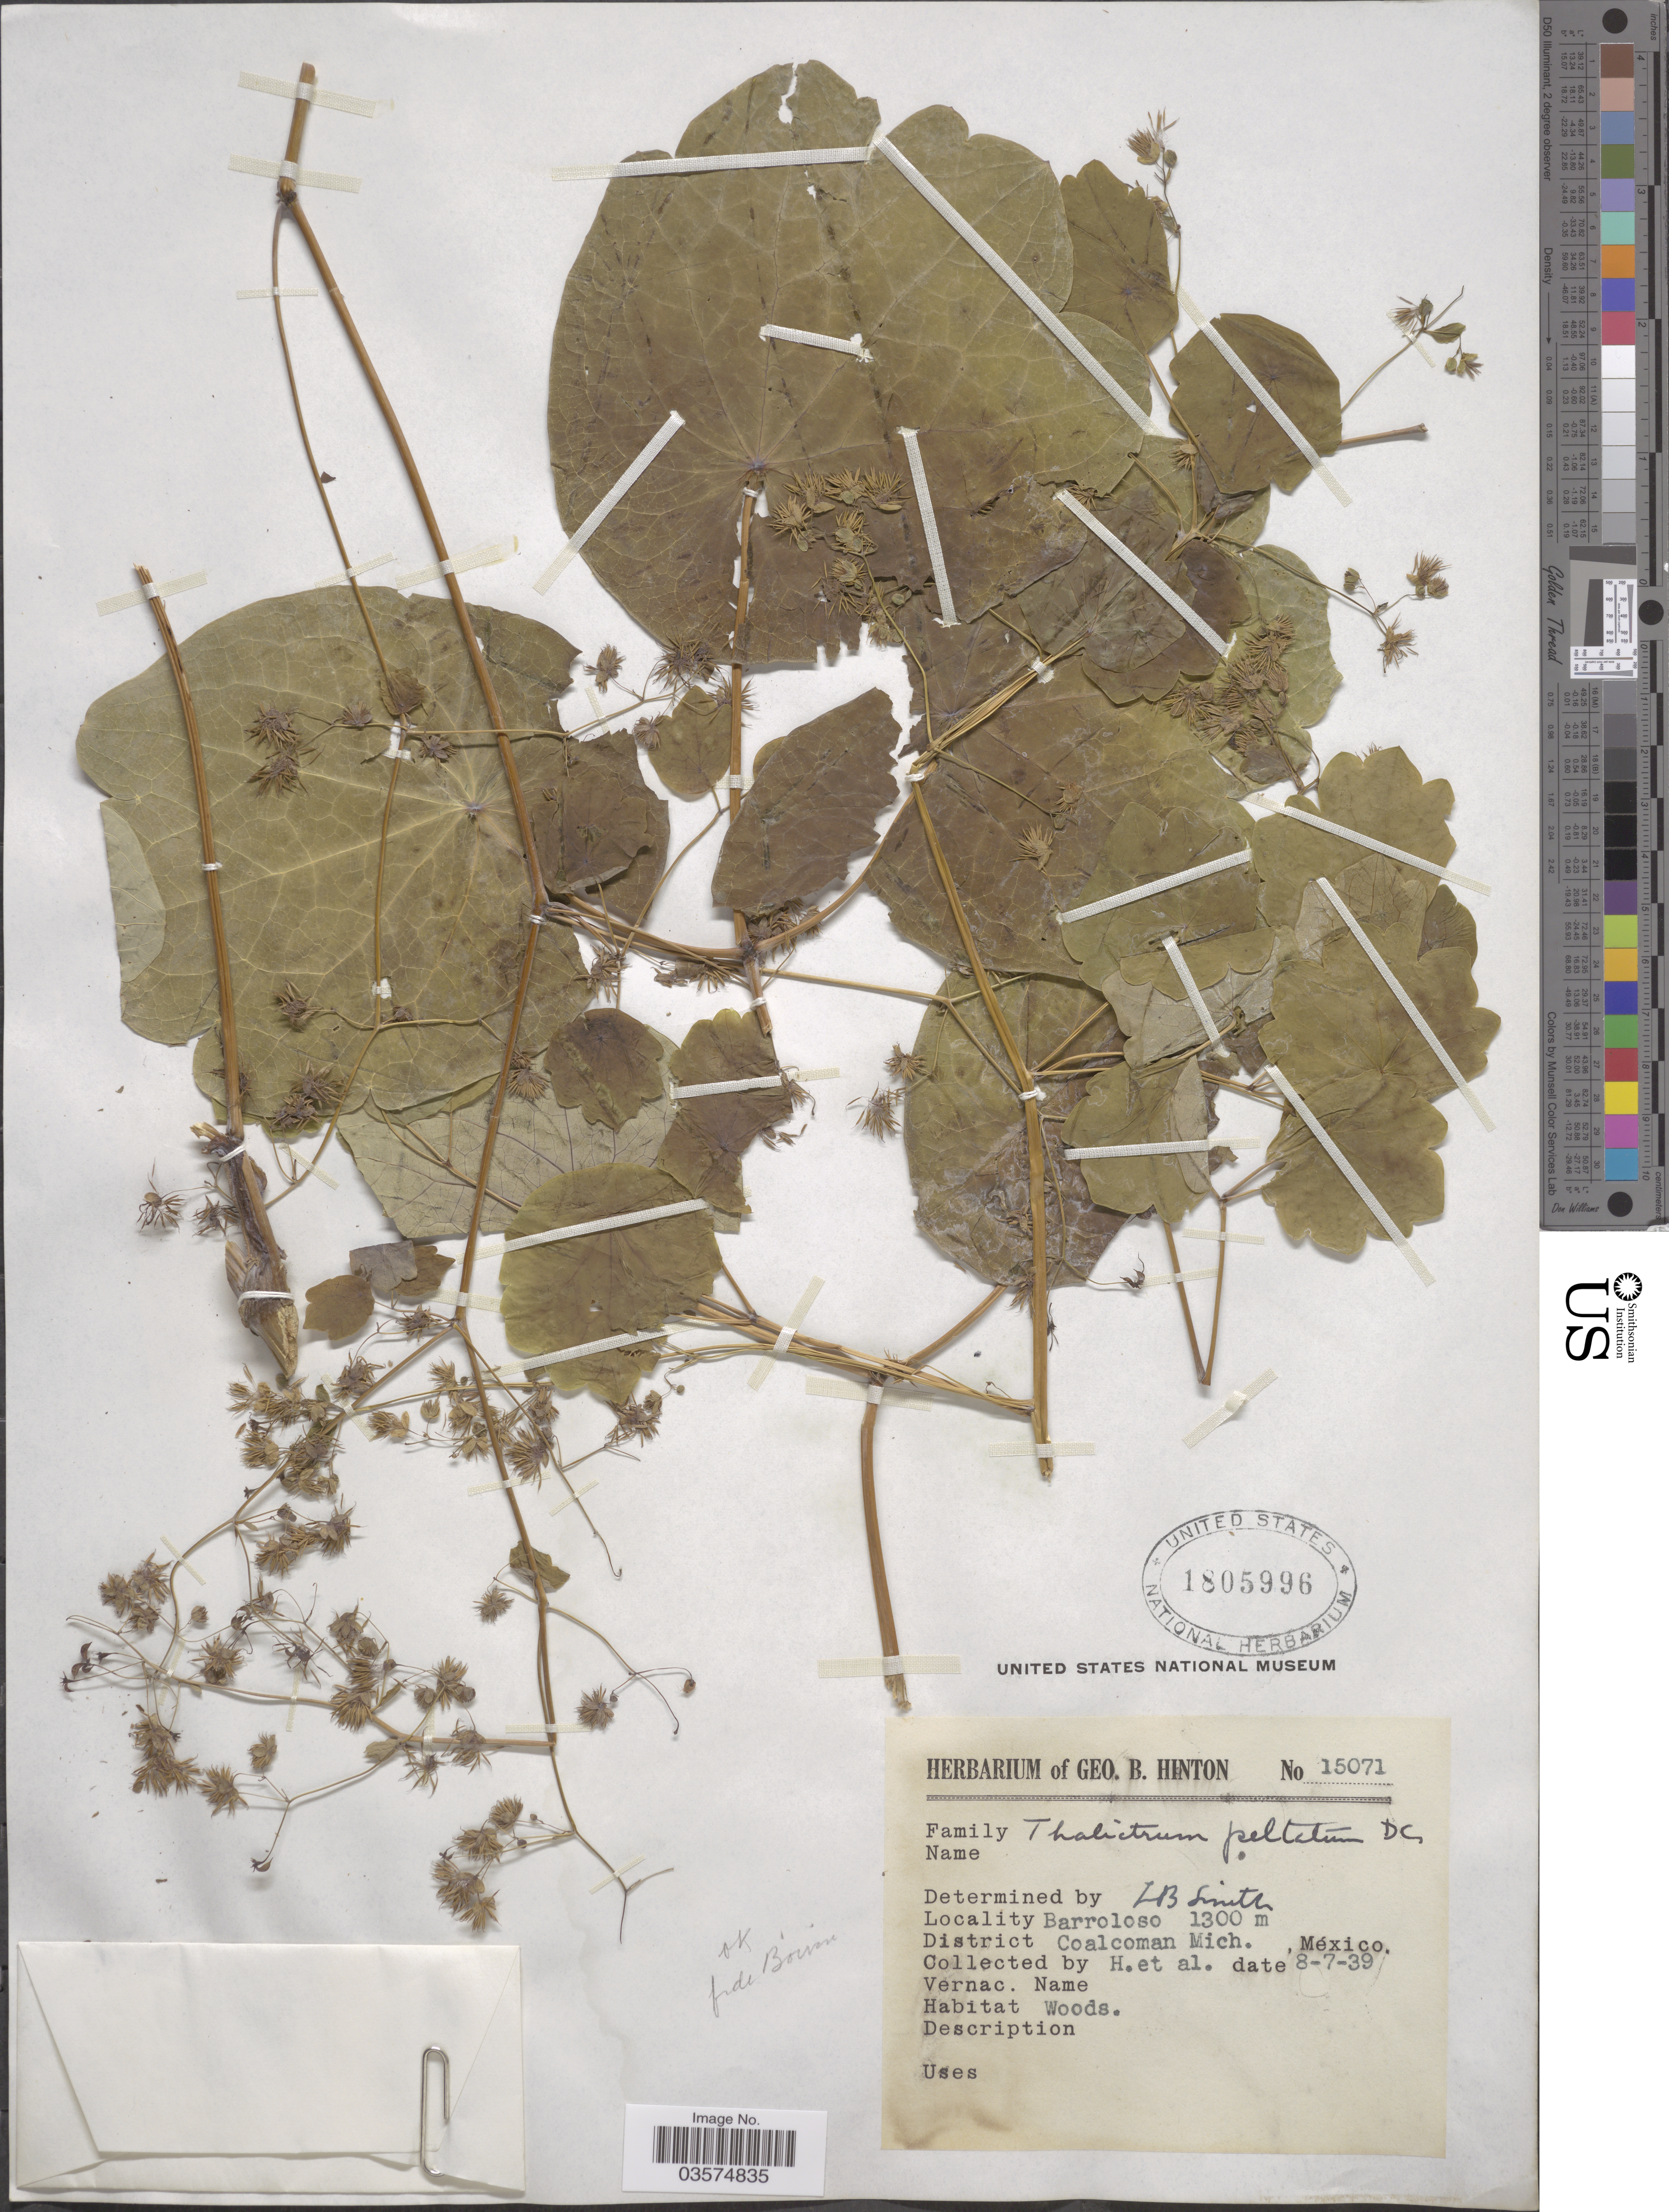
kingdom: Plantae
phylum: Tracheophyta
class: Magnoliopsida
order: Ranunculales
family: Ranunculaceae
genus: Thalictrum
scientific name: Thalictrum peltatum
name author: DC.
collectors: G. B. Hinton & et al.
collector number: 15071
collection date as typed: Transcribed d/m/y: 8/7/39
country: Mexico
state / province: Michoacán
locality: Barroloso. Coalman, Mich.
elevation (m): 1300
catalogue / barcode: US 1805996